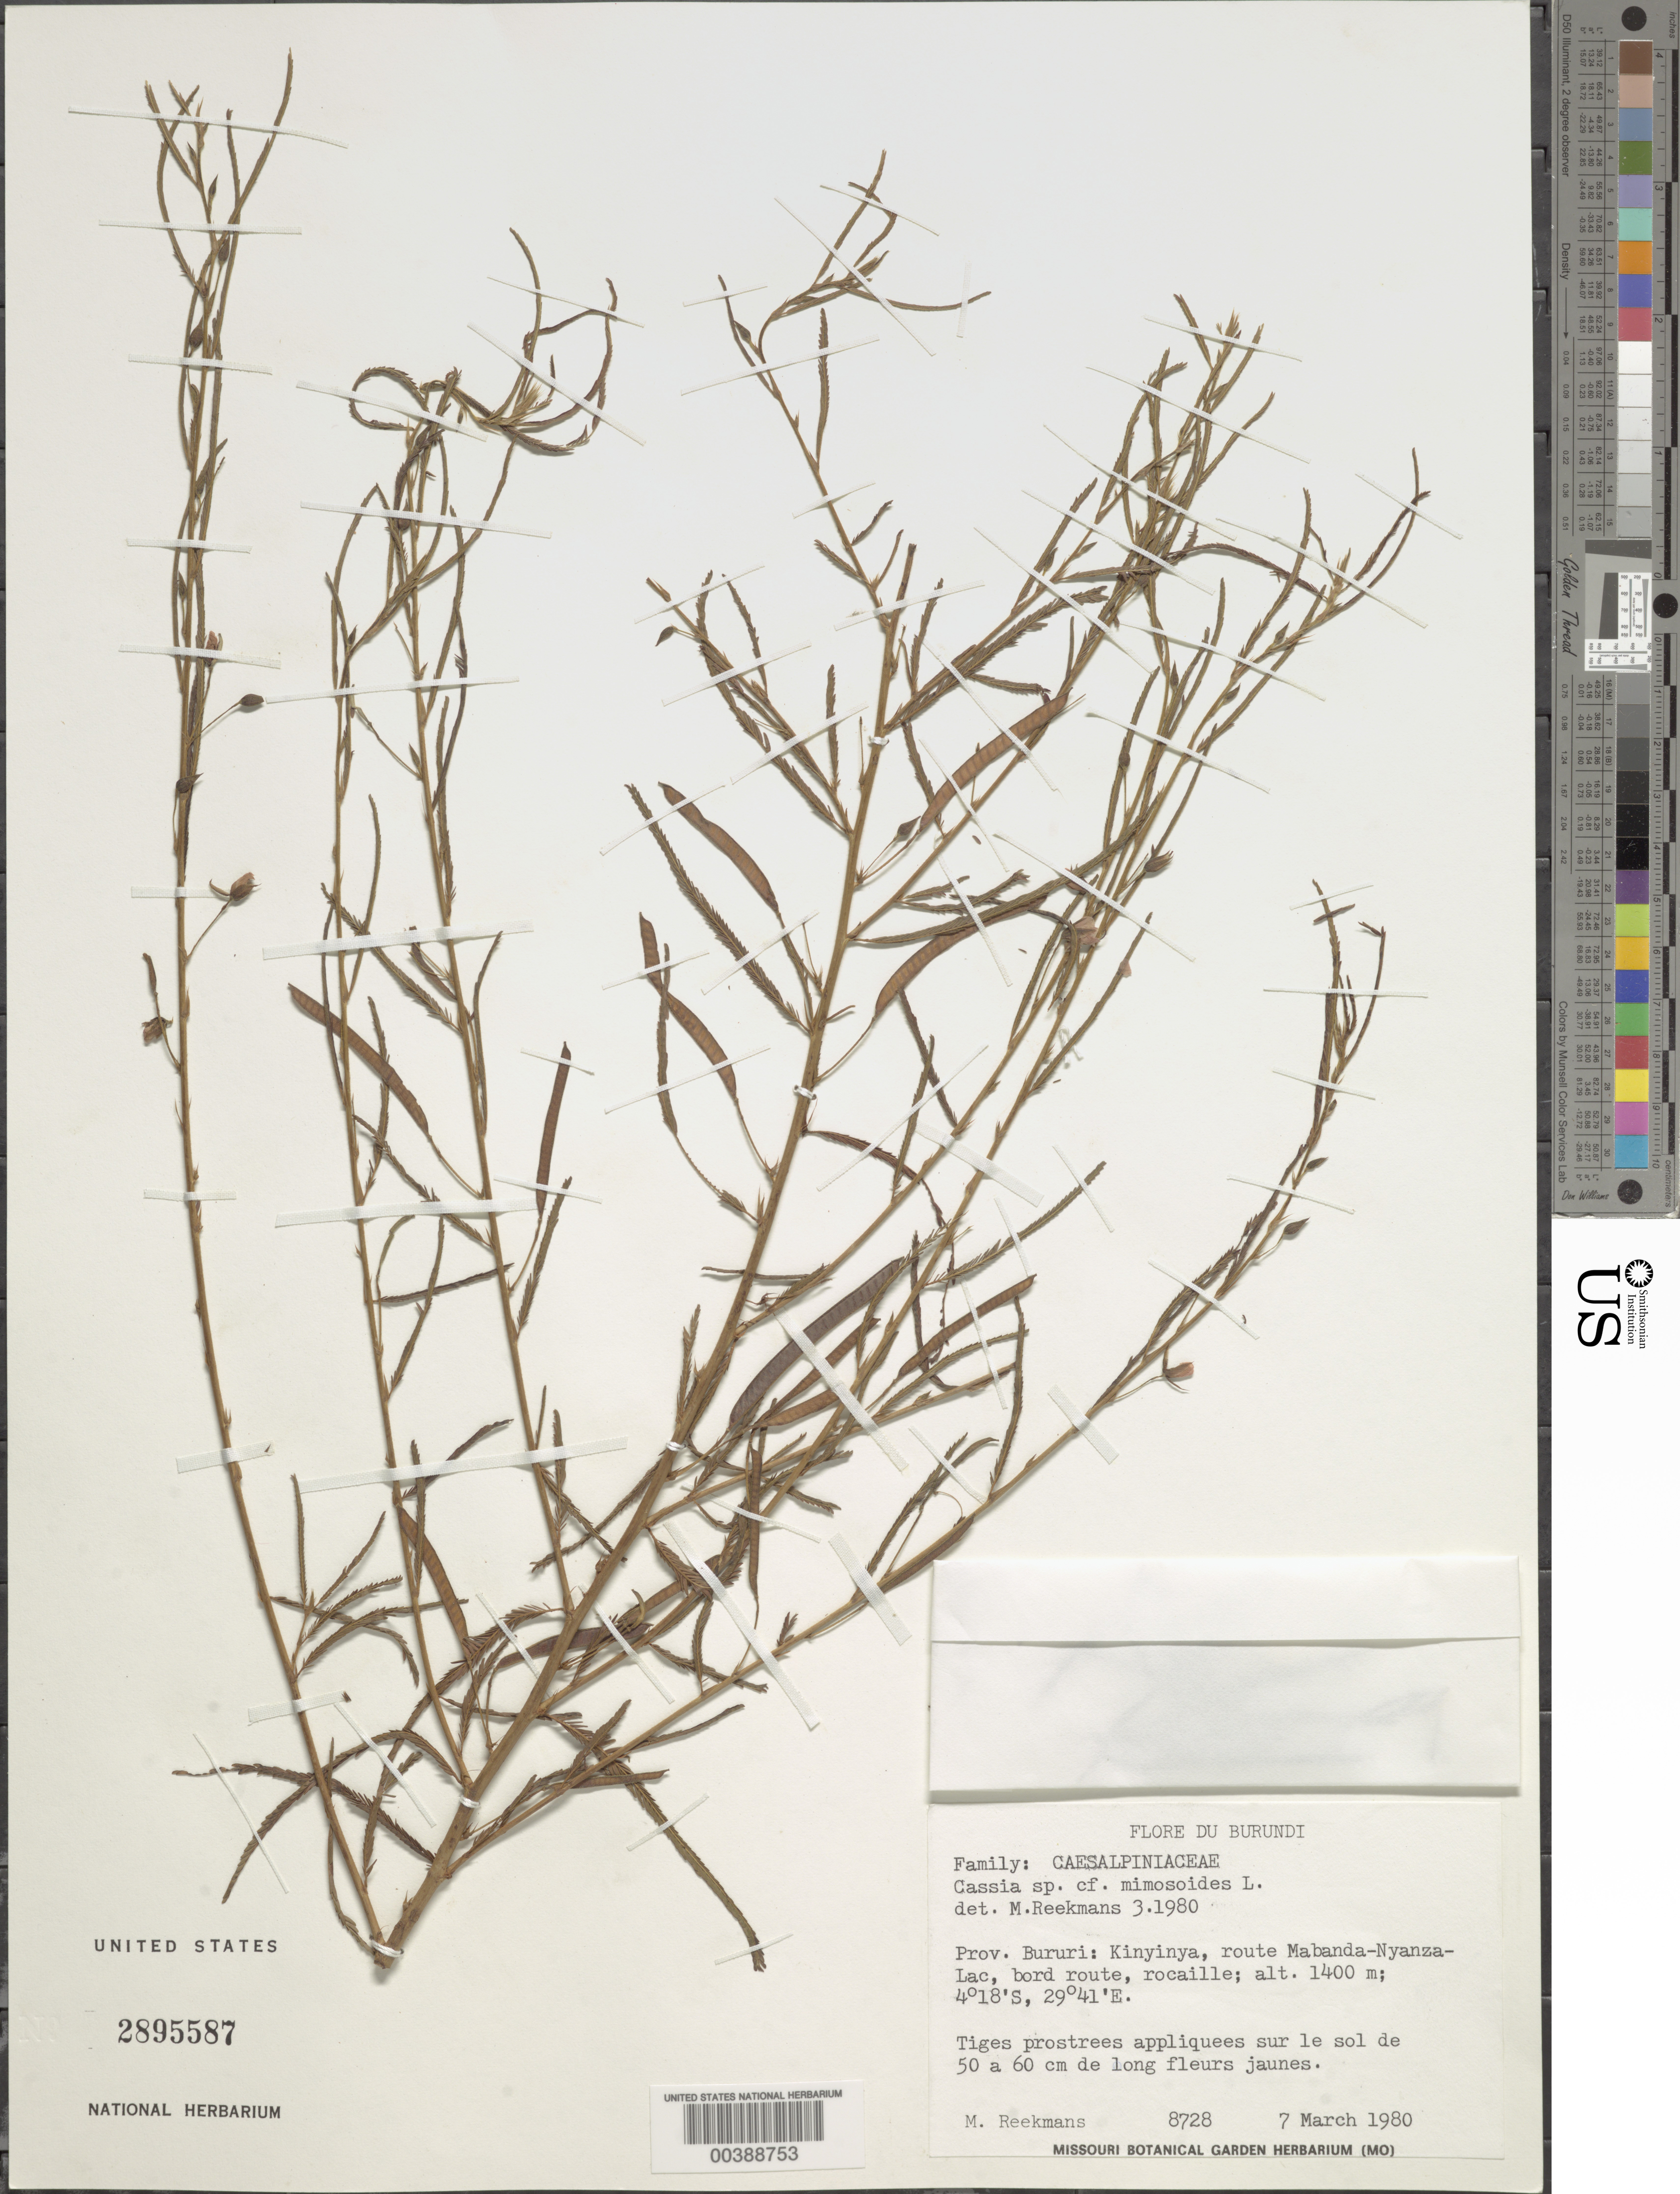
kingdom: Plantae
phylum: Tracheophyta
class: Magnoliopsida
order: Fabales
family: Fabaceae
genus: Chamaecrista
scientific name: Chamaecrista mimosoides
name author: (L.) Greene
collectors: M. Reekmans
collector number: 8728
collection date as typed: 07 Mar 1980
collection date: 1980-03-07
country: Burundi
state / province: Bururi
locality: Kinyinya, route Mabanda-Ryanza-Lac, bord route, Rocaille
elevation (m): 1400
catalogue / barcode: US 2895587